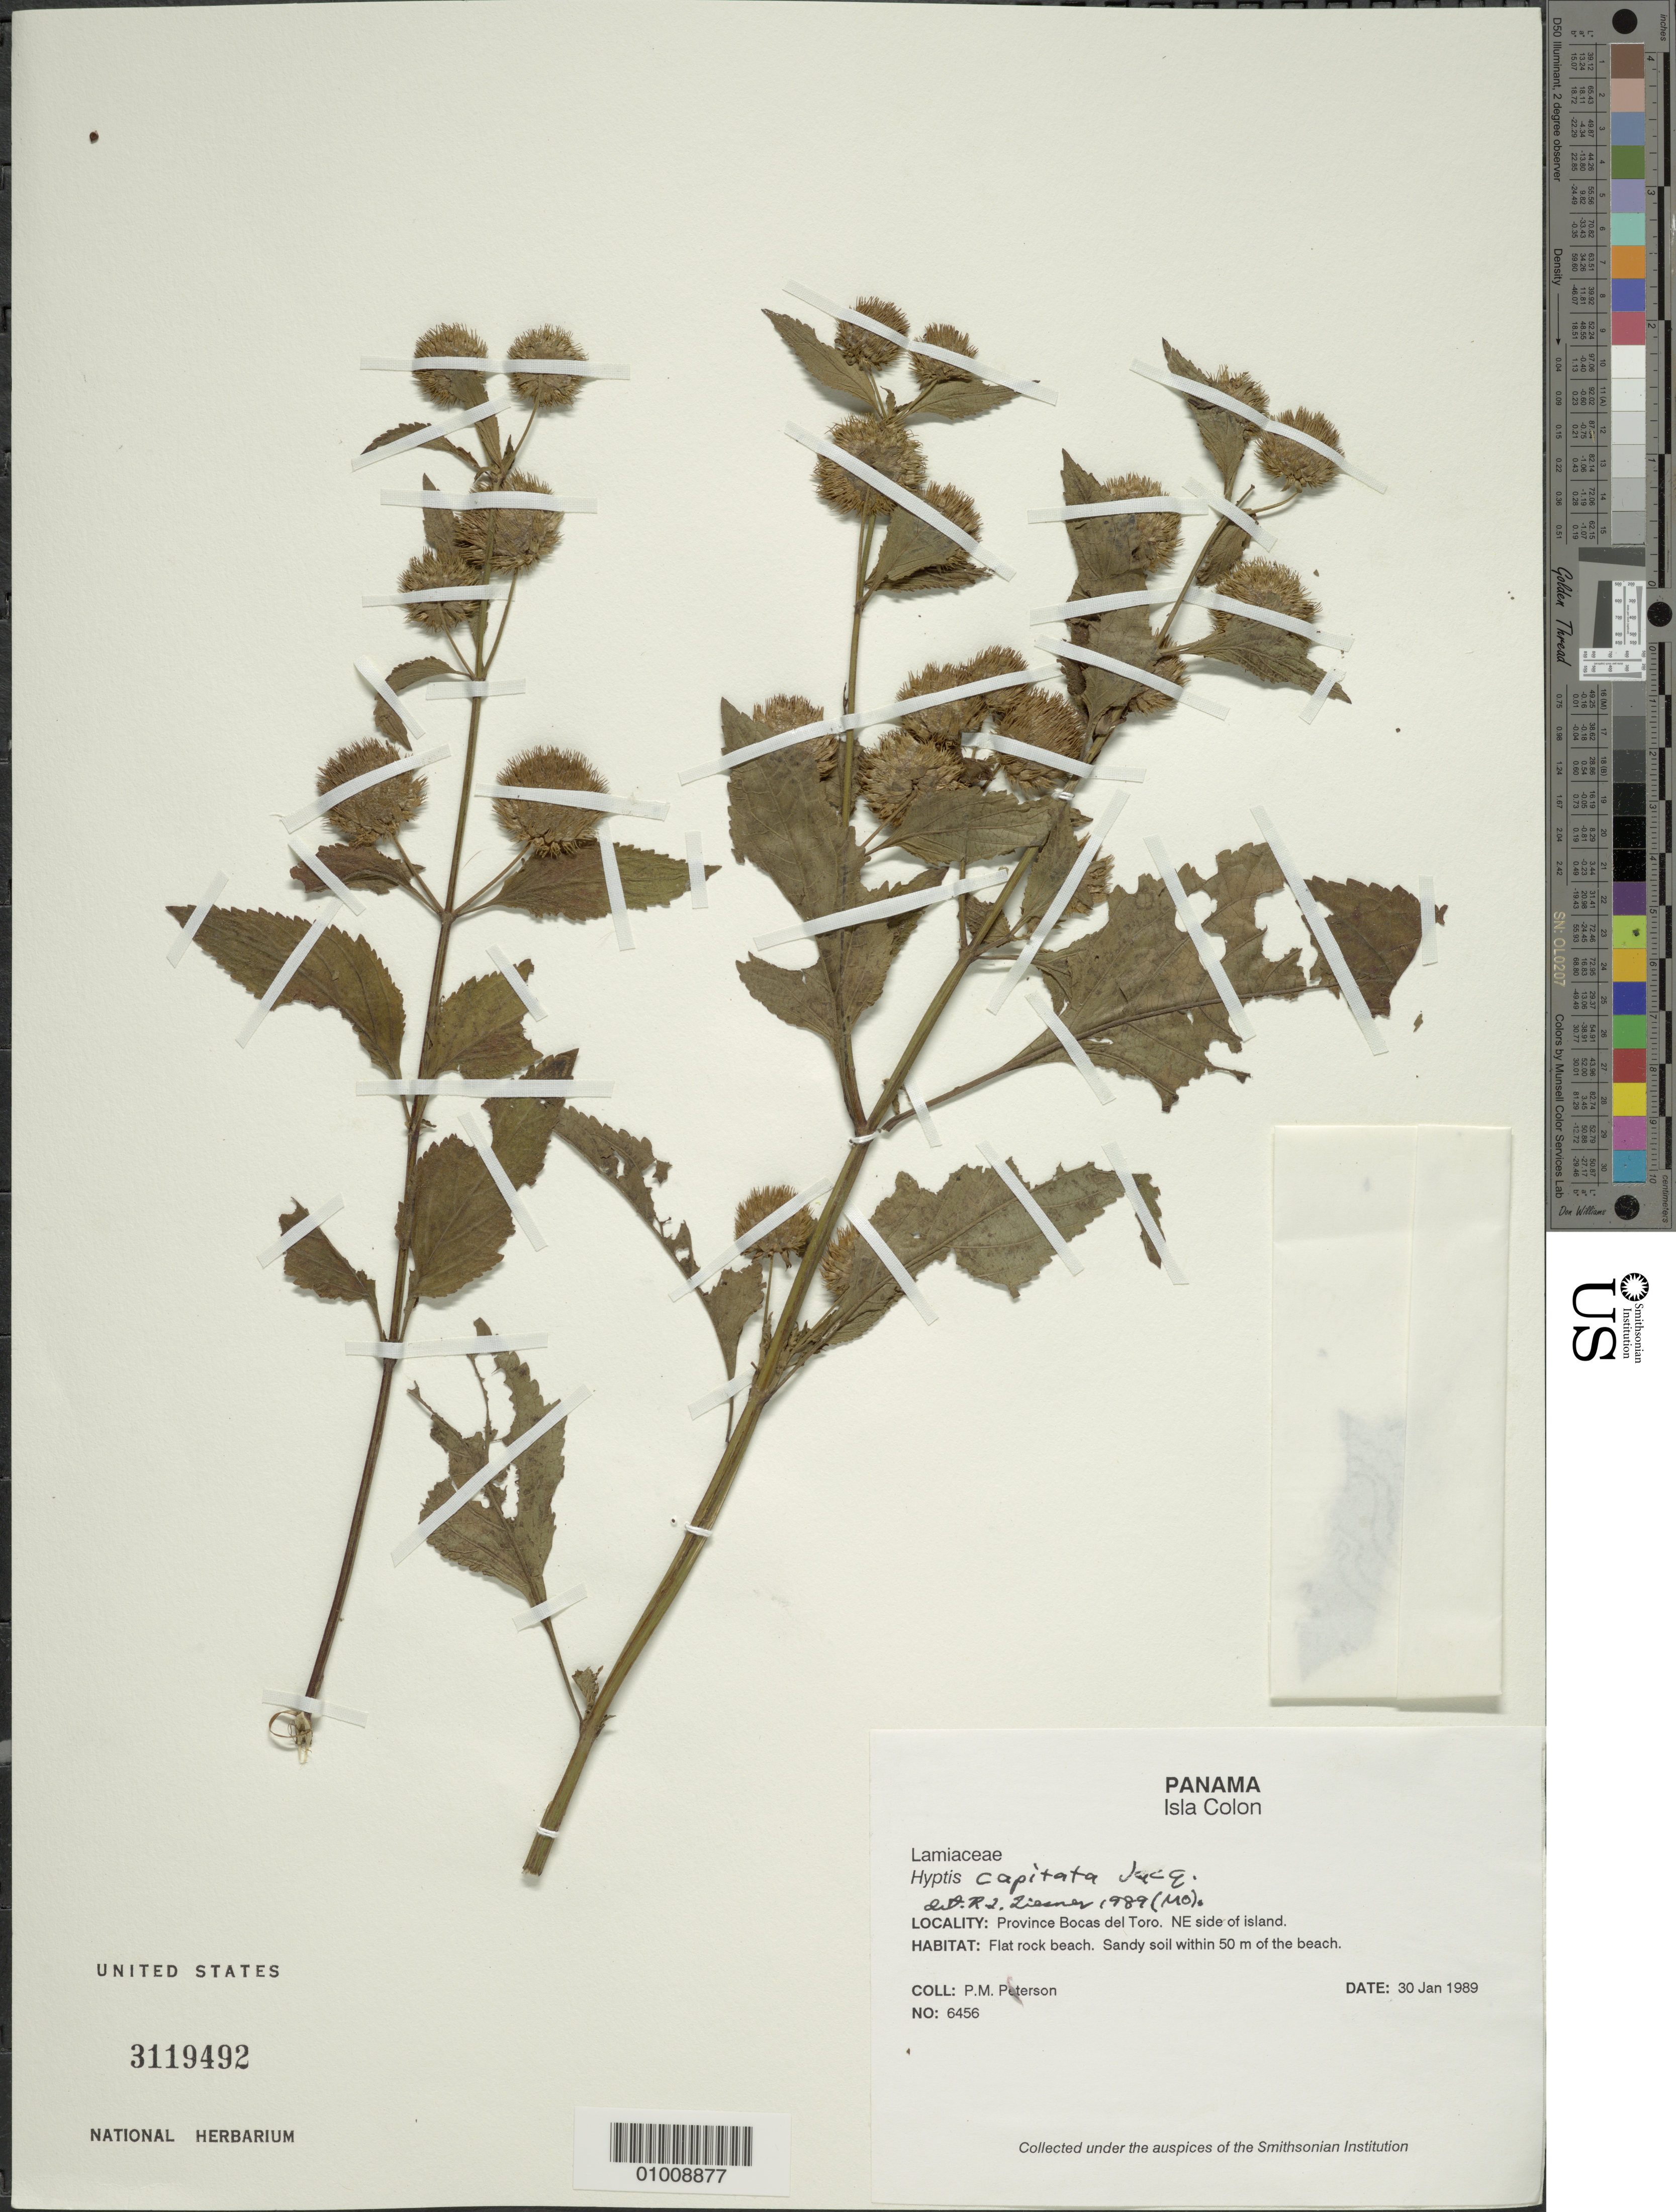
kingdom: Plantae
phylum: Tracheophyta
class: Magnoliopsida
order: Lamiales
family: Lamiaceae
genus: Hyptis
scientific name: Hyptis capitata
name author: Jacq.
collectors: P. M. Peterson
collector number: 06456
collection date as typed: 30 Jan 1989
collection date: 1989-01-30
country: Panama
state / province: Bocas del Toro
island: Colón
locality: NE side of island.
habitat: Flat rock beach. Sandy soil within 50 m of the beach.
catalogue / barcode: US 3119492